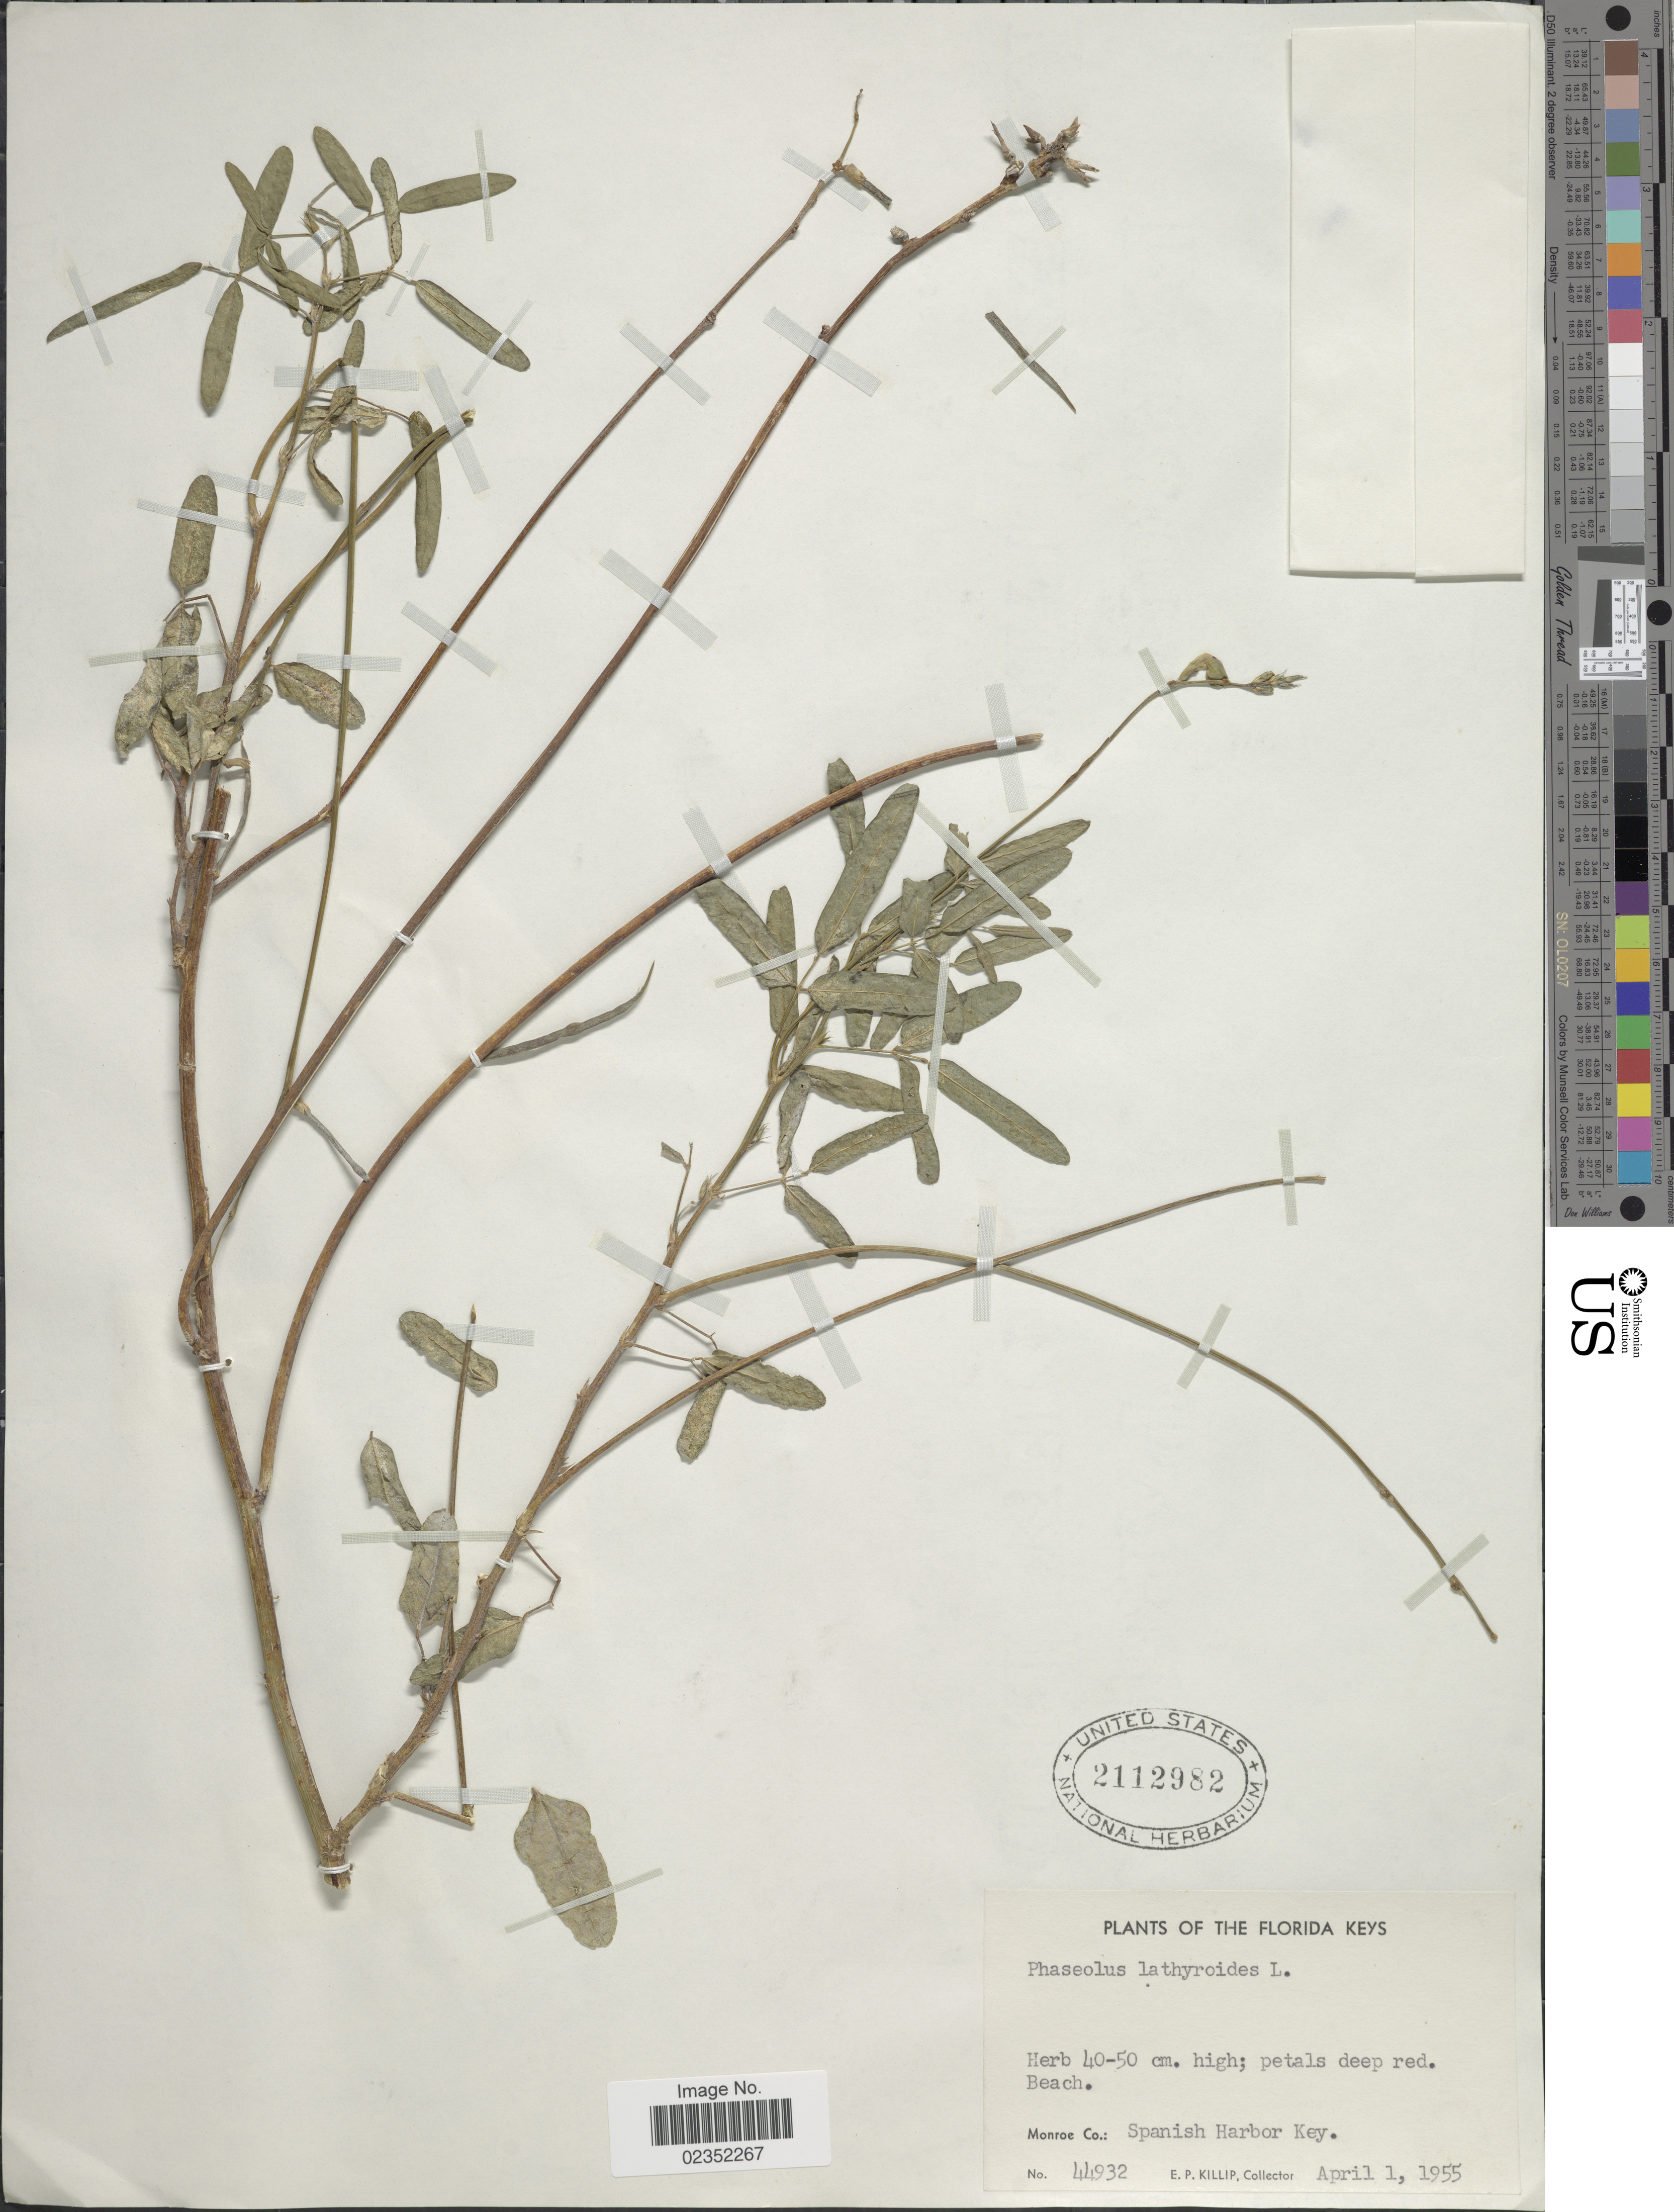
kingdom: Plantae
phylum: Tracheophyta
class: Magnoliopsida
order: Fabales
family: Fabaceae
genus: Macroptilium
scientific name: Macroptilium lathyroides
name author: (L.) Urb.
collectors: E. P. Killip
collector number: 44932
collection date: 1955-04-01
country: United States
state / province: Florida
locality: Florida Keys. Monroe Co.: Spanish Harbor Key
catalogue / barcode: US 2112982